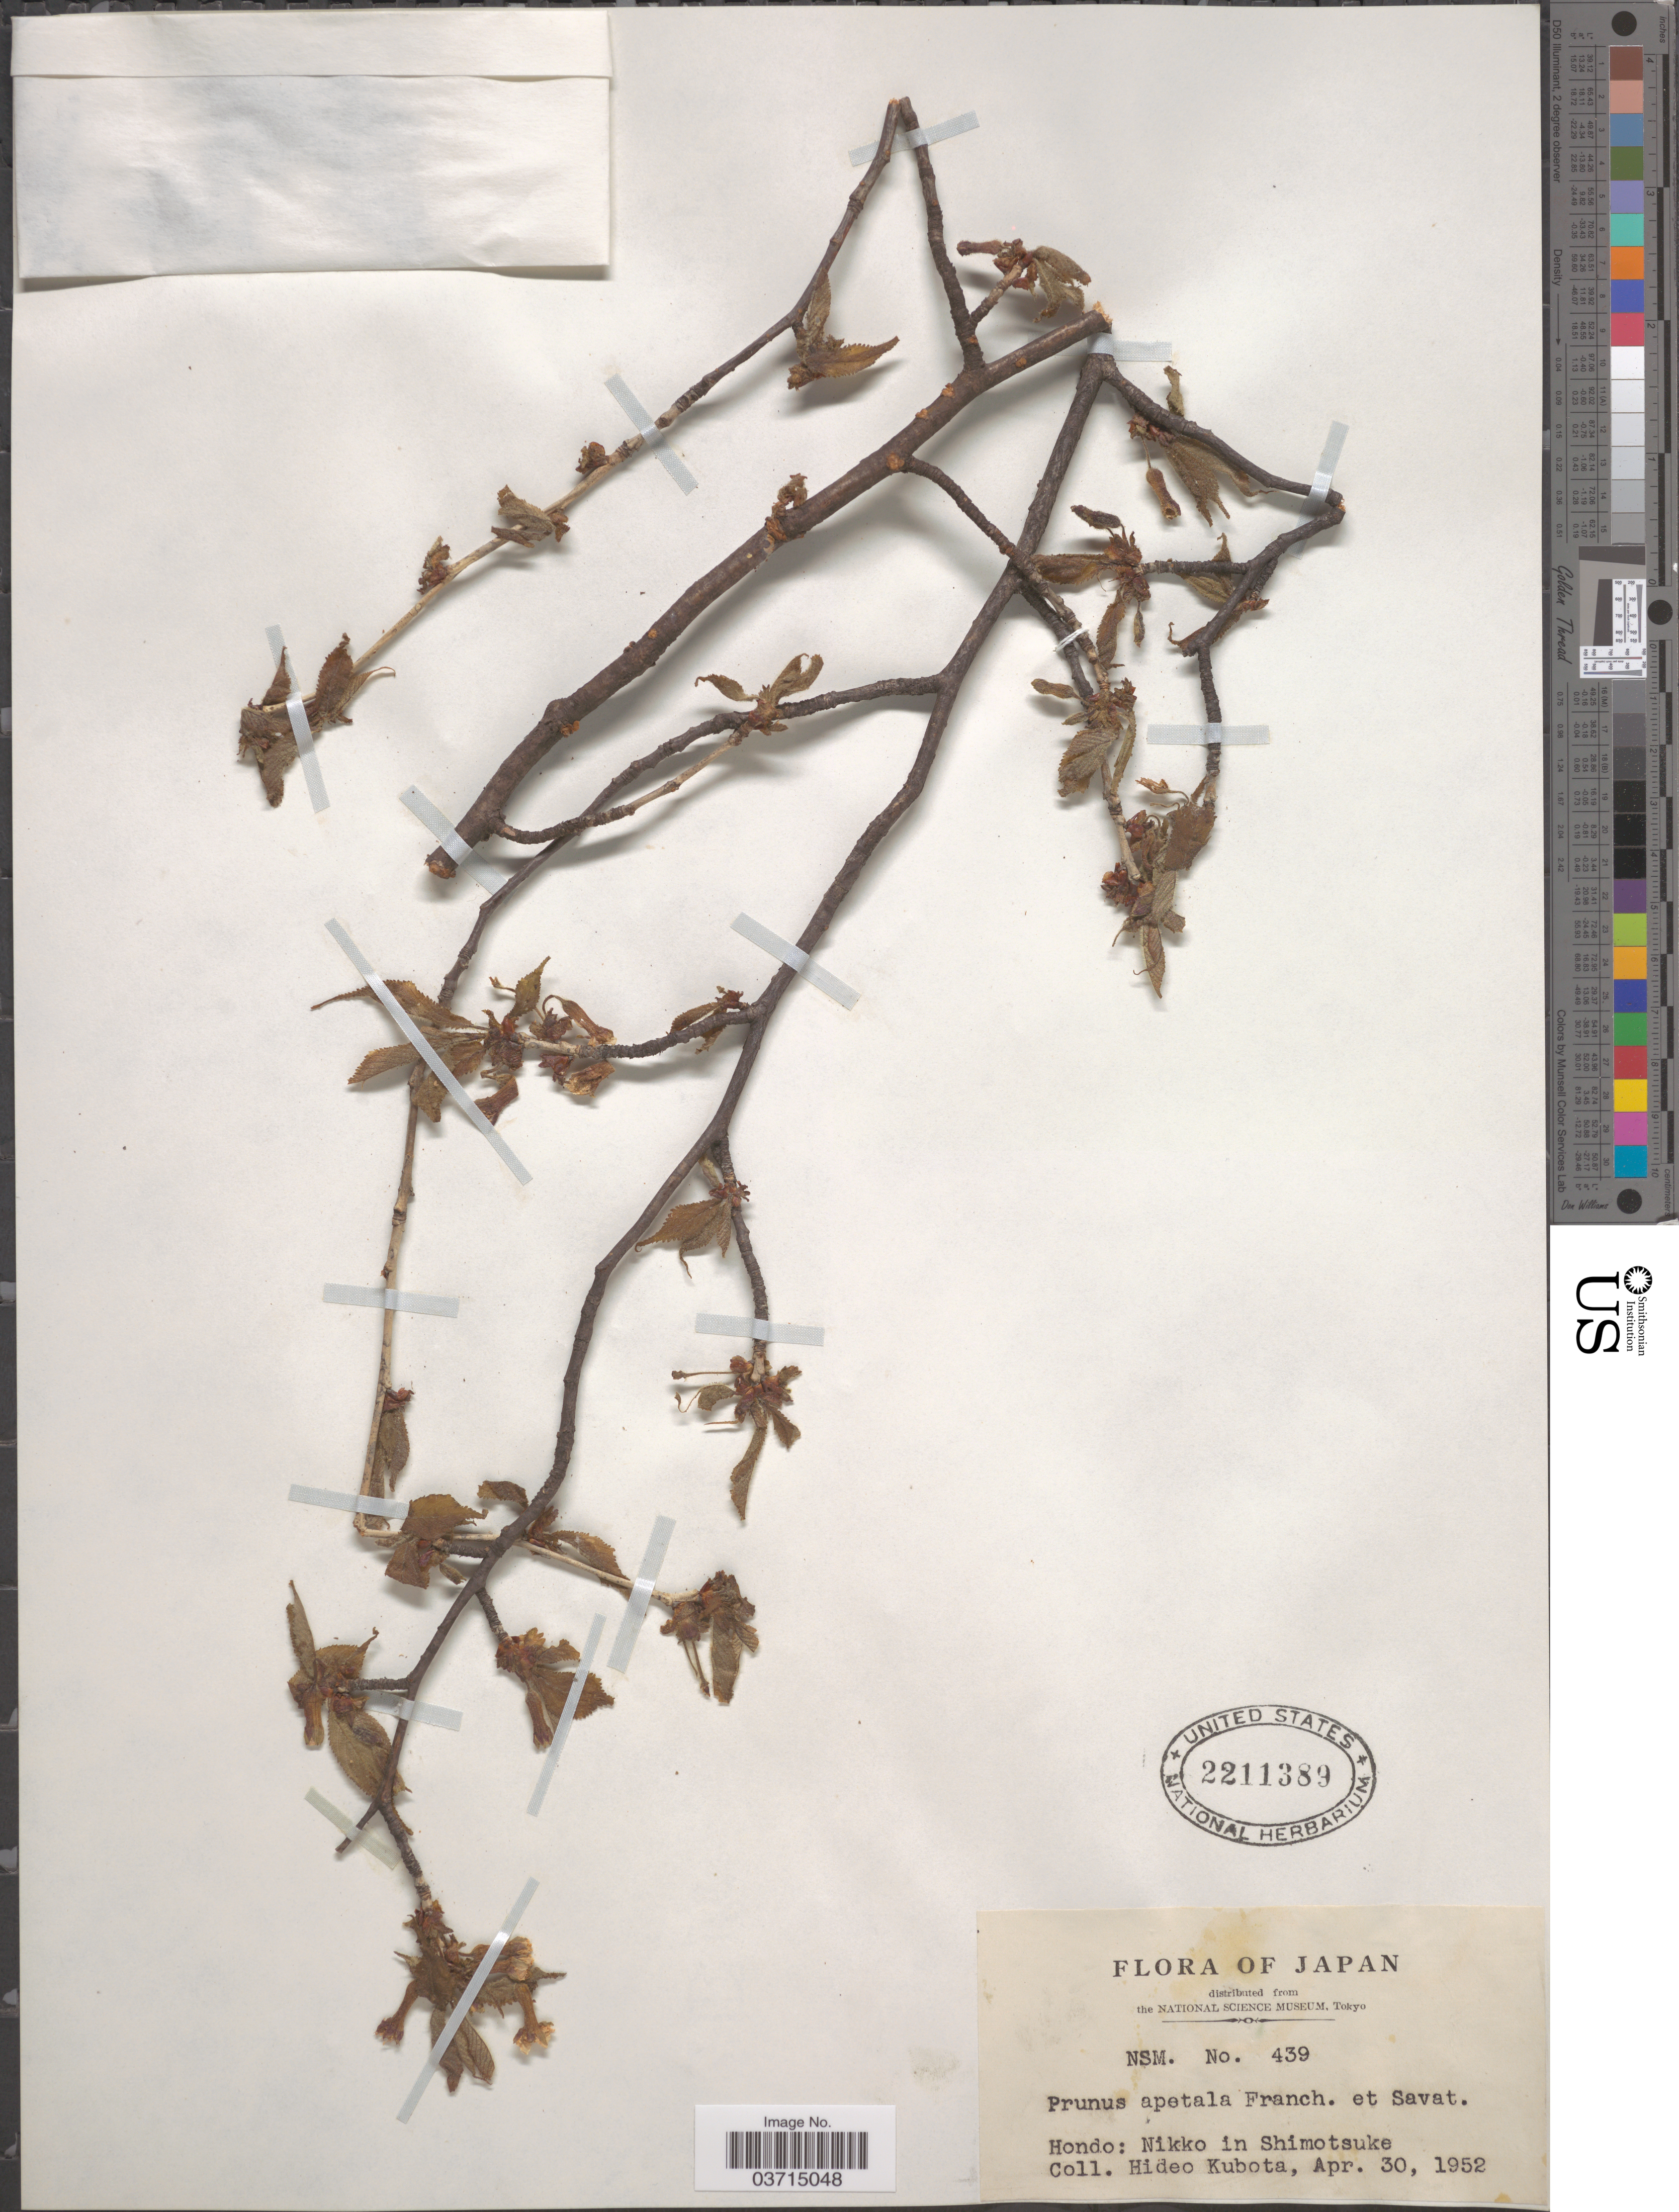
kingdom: Plantae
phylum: Tracheophyta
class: Magnoliopsida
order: Rosales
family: Rosaceae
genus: Prunus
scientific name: Prunus apetala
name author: (Siebold & Zucc.) Franch. & Sav.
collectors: H. Kubota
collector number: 439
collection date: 1952-04-30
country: Japan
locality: Hondo: Nikko in Shimotsuke.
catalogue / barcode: US 2211389